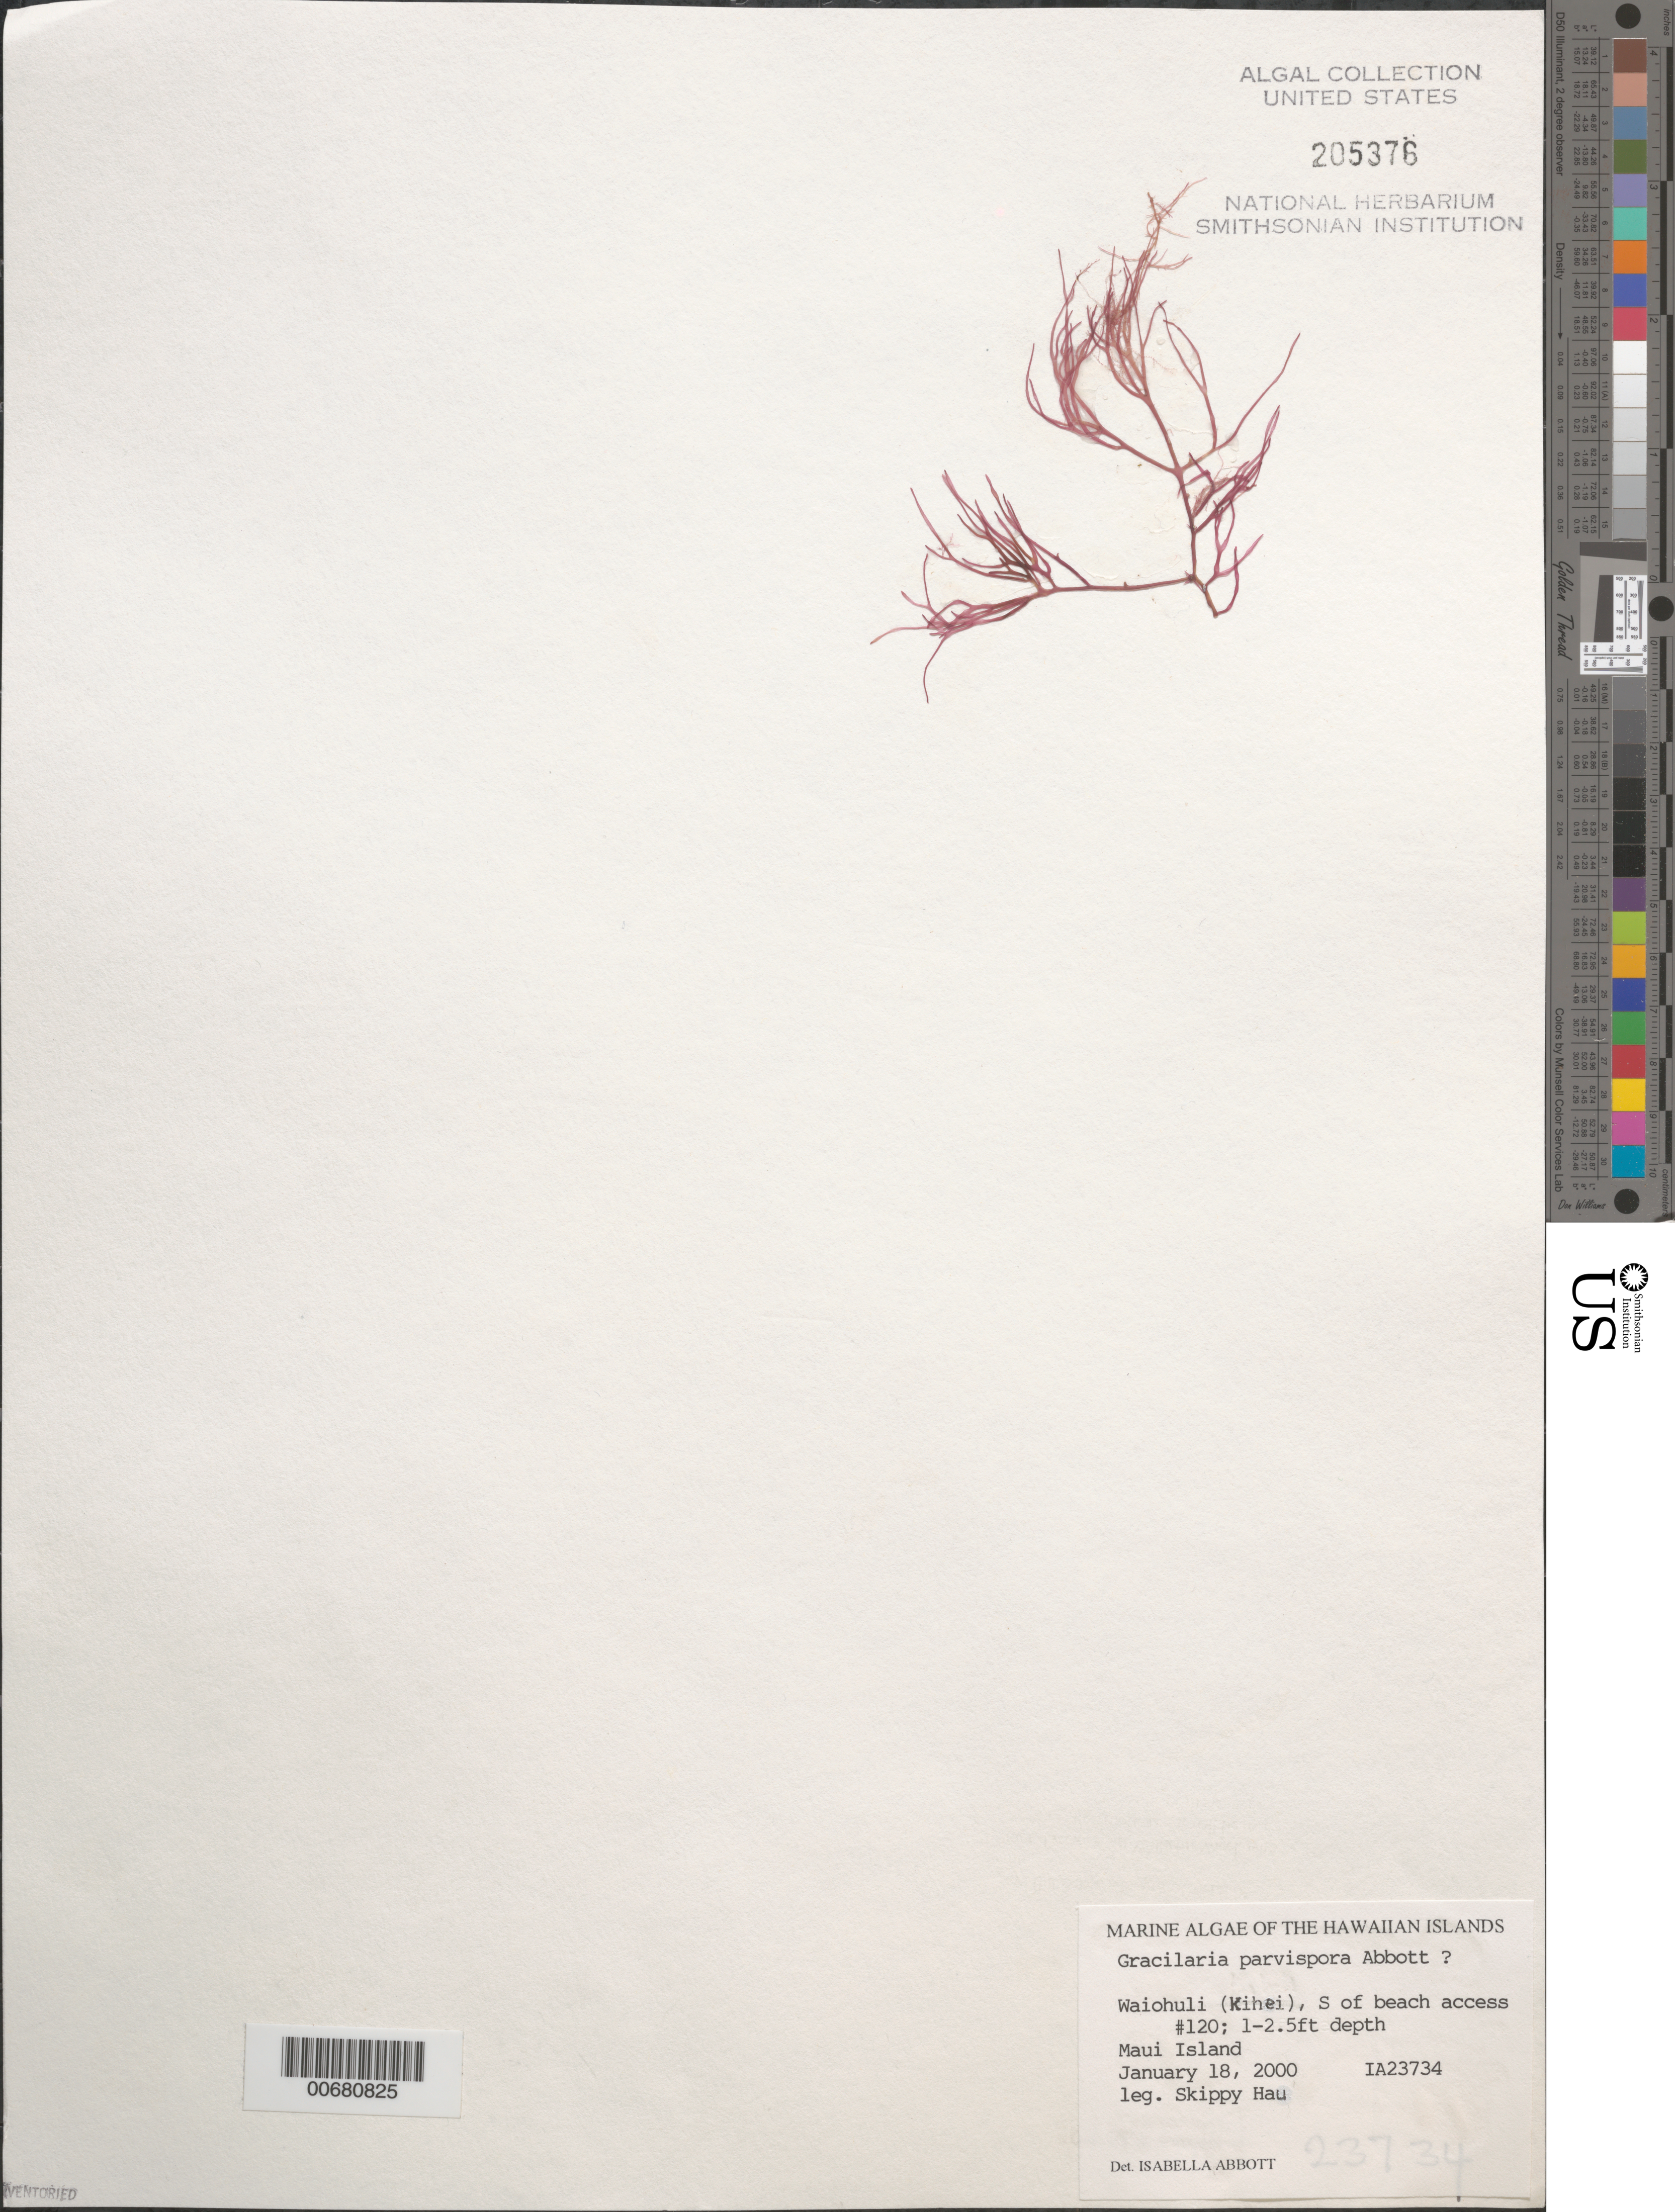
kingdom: Plantae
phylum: Rhodophyta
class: Florideophyceae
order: Gracilariales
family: Gracilariaceae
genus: Gracilaria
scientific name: Gracilaria parvispora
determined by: Abbott, Isabella A.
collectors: S. Hau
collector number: IAA 23734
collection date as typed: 18 Jan 2000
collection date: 2000-01-18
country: United States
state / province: Hawaii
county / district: Maui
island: Maui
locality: Waiohuli, Kihei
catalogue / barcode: US 205376